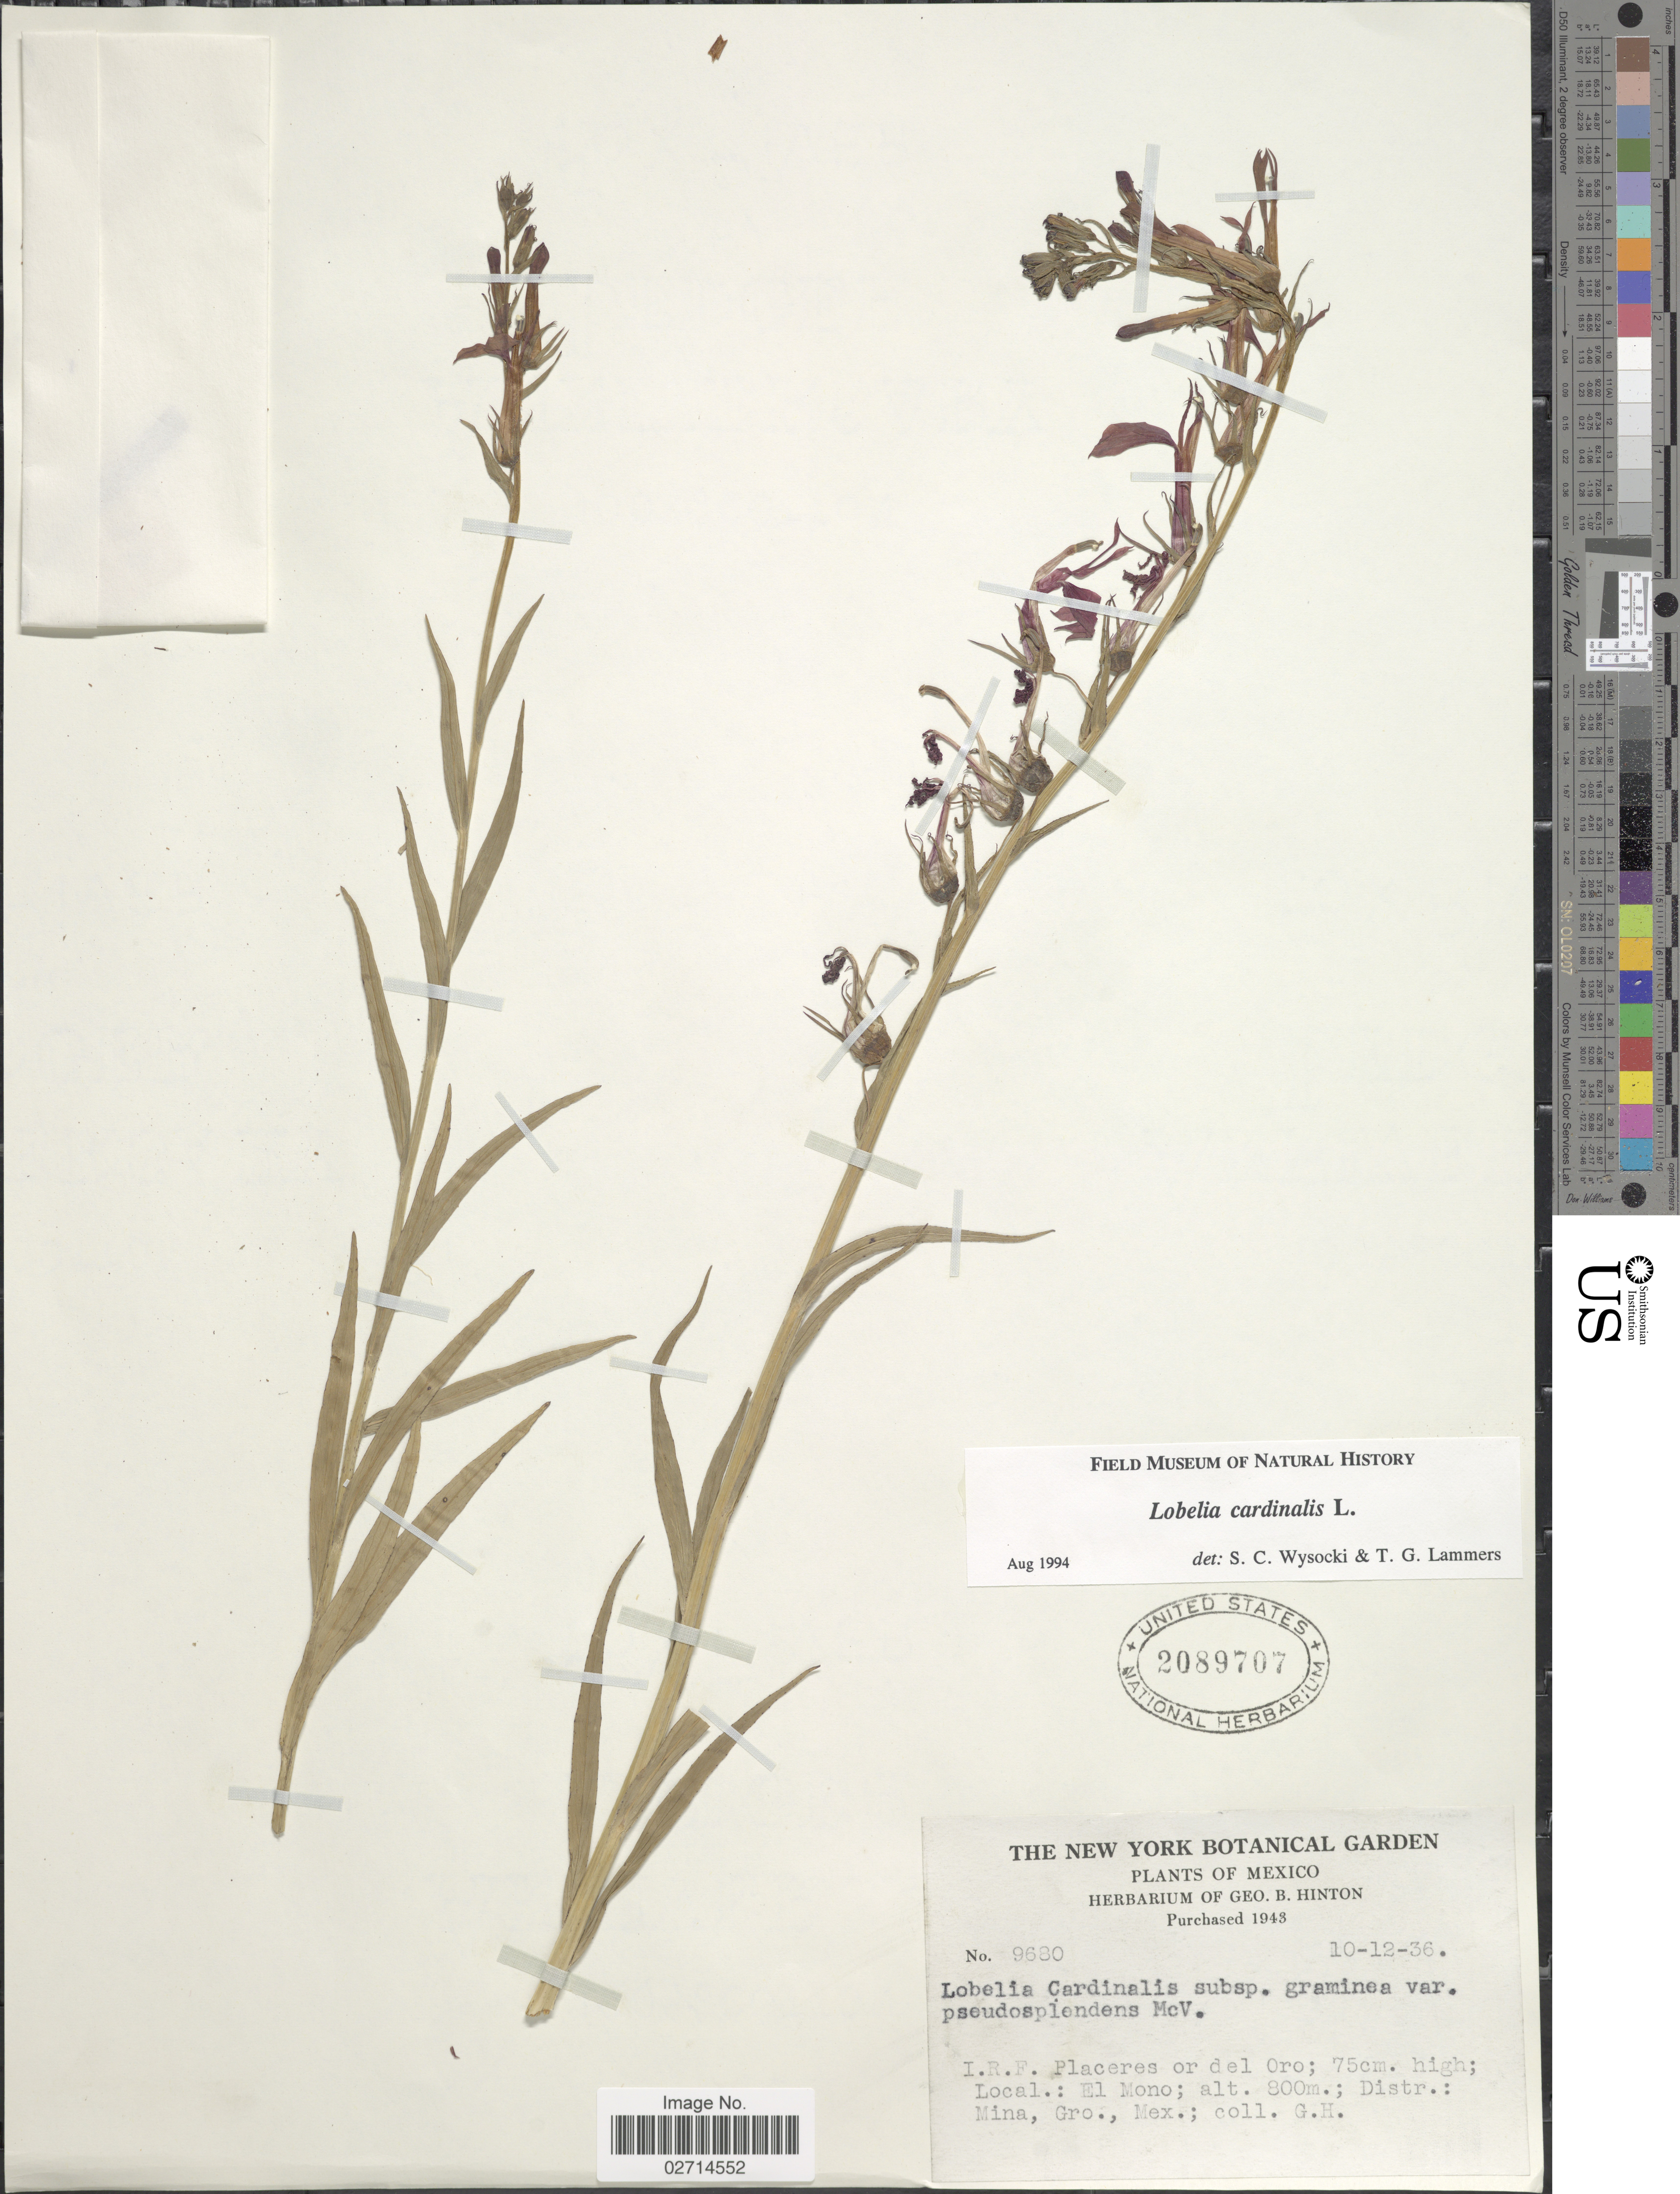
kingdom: Plantae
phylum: Tracheophyta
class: Magnoliopsida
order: Asterales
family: Campanulaceae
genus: Lobelia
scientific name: Lobelia cardinalis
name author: L.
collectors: G. B. Hinton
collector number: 9680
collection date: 1936-10-12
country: Mexico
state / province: Guerrero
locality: I. R. F. Placeros or del Oro. El Mono. District Mina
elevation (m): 800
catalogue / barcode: US 2089707